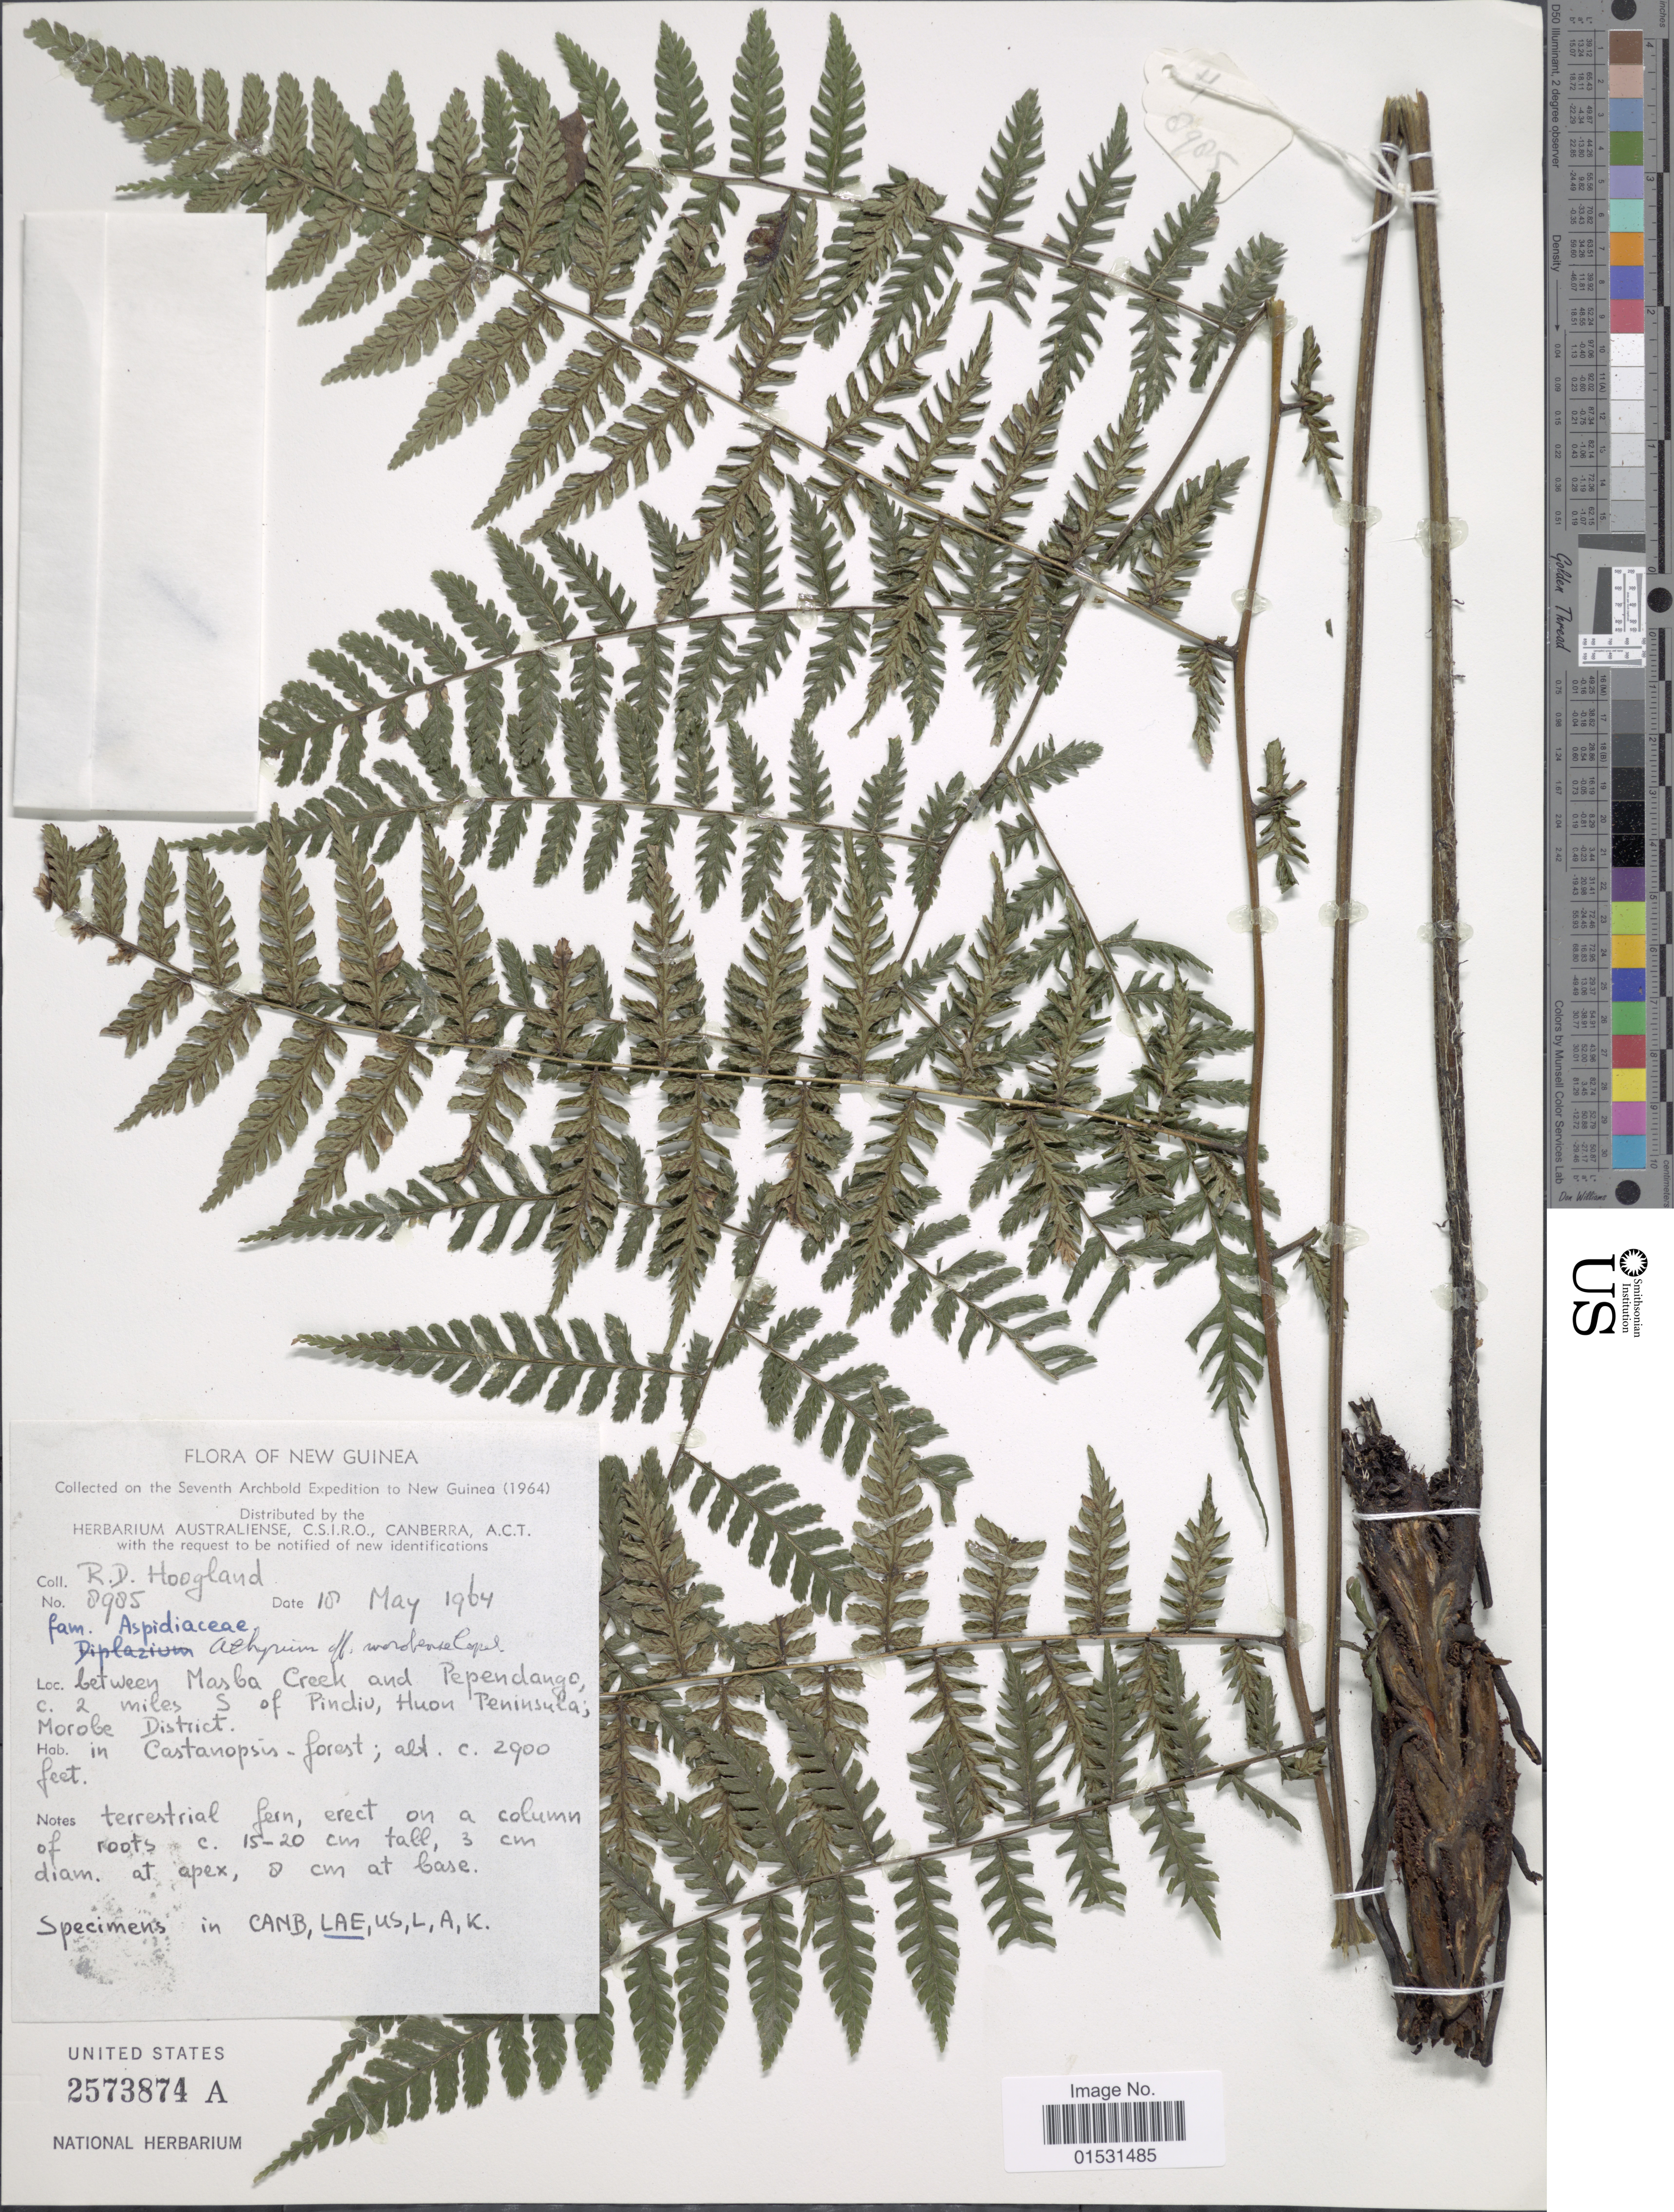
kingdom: Plantae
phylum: Tracheophyta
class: Polypodiopsida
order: Polypodiales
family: Athyriaceae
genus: Athyrium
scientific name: Athyrium sp.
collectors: R. D. Hoogland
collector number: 8985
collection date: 1964-05-18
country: Papua New Guinea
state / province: Morobe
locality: Between Masba Creek and Pependango, c. 2 miles S of Pindiu, Huon Peninsula; Morobe District.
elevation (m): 884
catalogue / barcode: US 2573874A